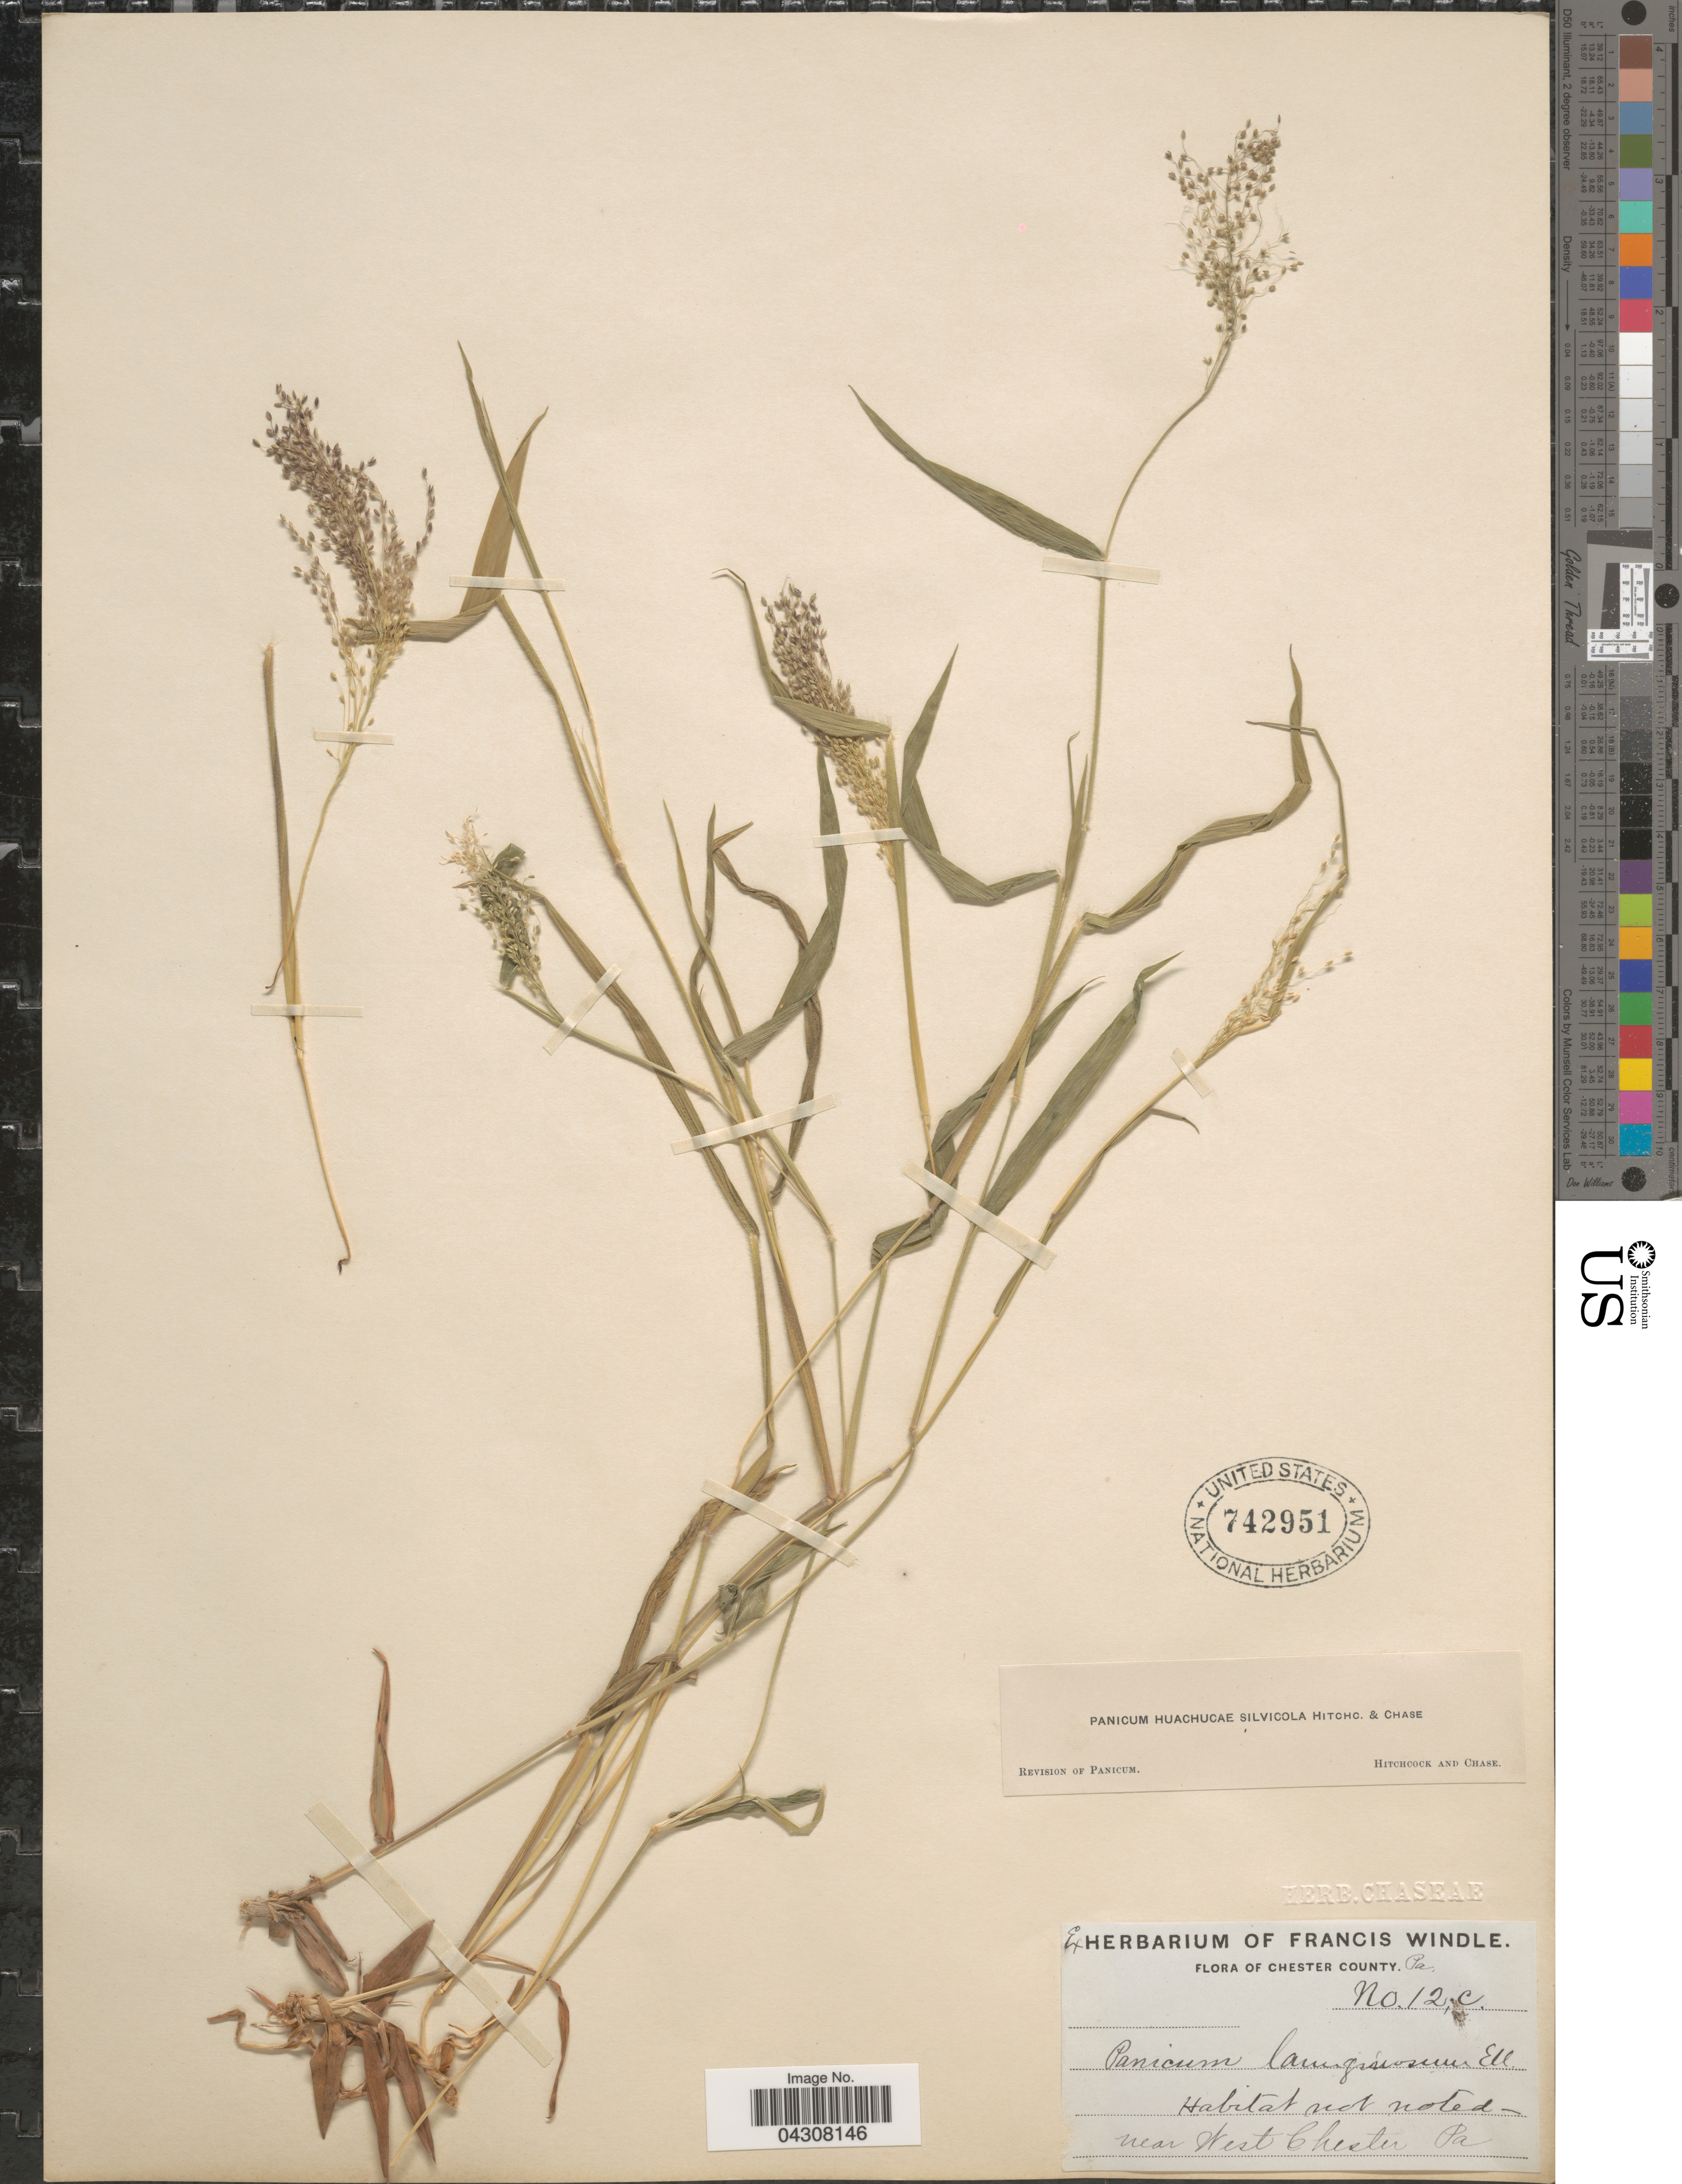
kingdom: Plantae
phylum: Tracheophyta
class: Liliopsida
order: Poales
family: Poaceae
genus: Dichanthelium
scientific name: Dichanthelium acuminatum var. acuminatum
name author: (Sw.) Gould & C.A. Clark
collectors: ex herb. F. Windle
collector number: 12c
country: United States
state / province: Pennsylvania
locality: Chester County. Near West Chester.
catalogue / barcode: US 742951